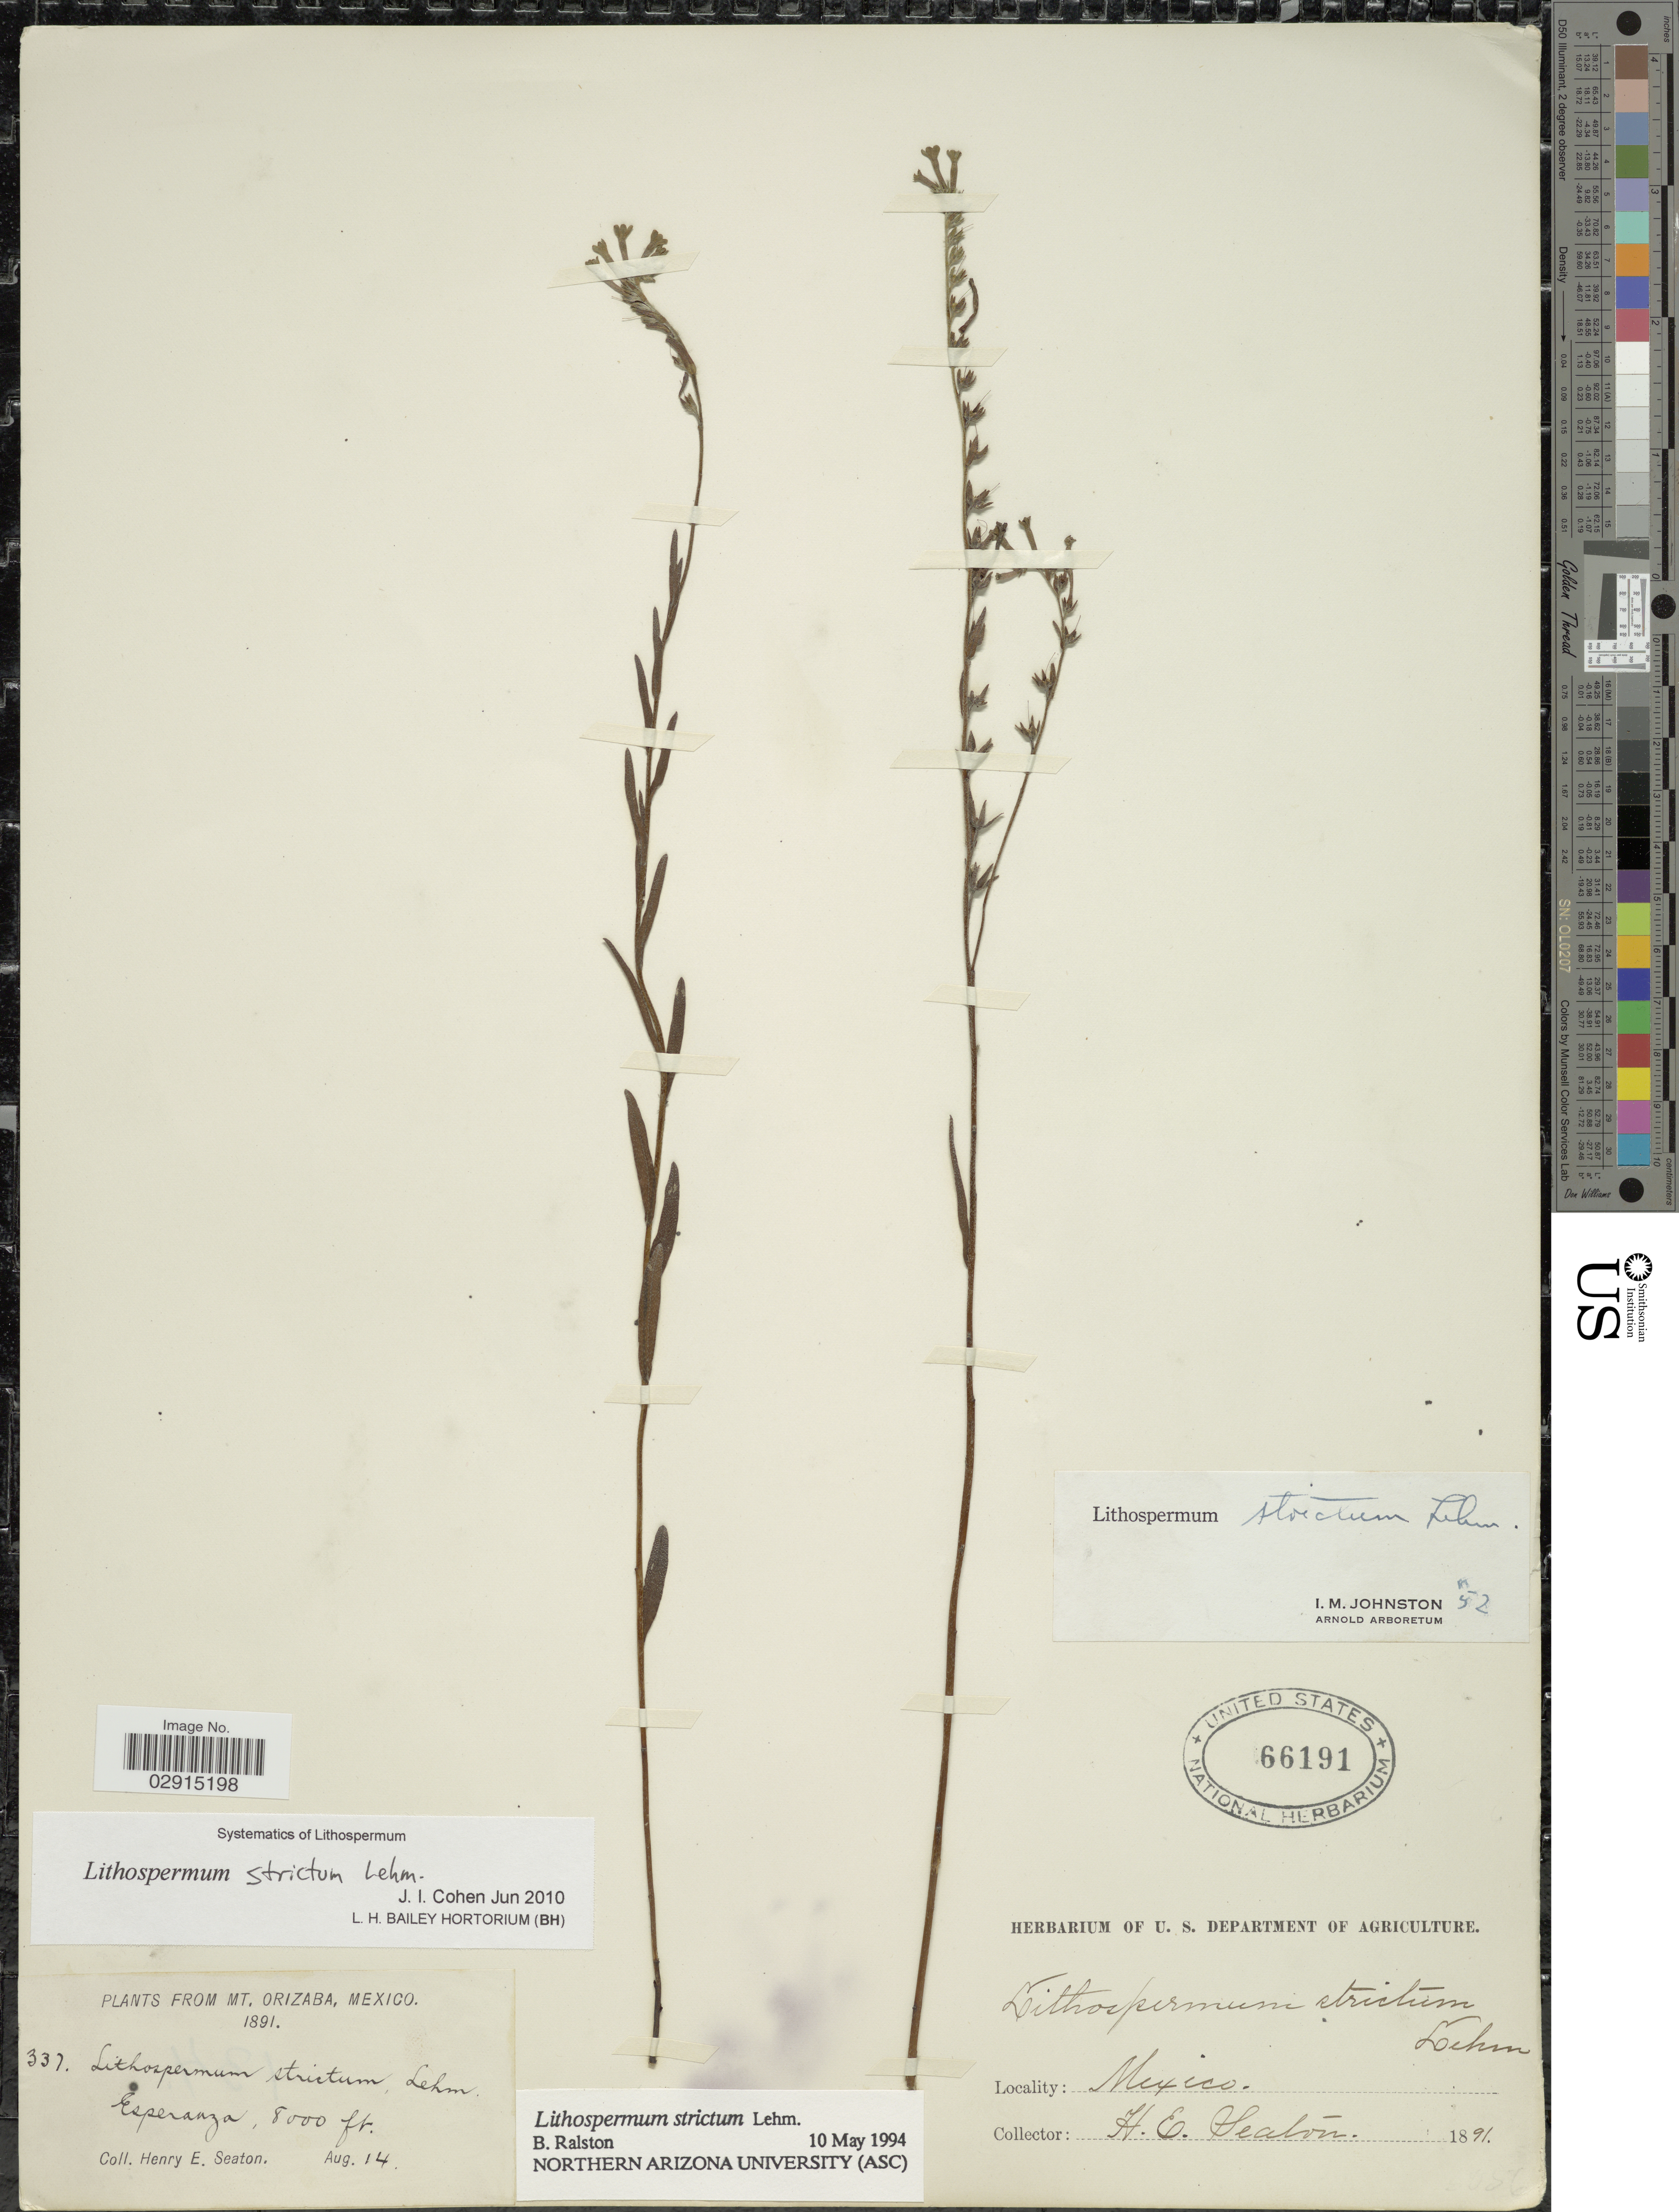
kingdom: Plantae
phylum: Tracheophyta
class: Magnoliopsida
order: Boraginales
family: Boraginaceae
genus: Lithospermum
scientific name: Lithospermum strictum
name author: Lehm.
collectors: H. E. Seaton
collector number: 337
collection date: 1891-08-14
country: Mexico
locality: Mt. Orizaba. Esperanza.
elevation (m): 2438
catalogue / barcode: US 66191